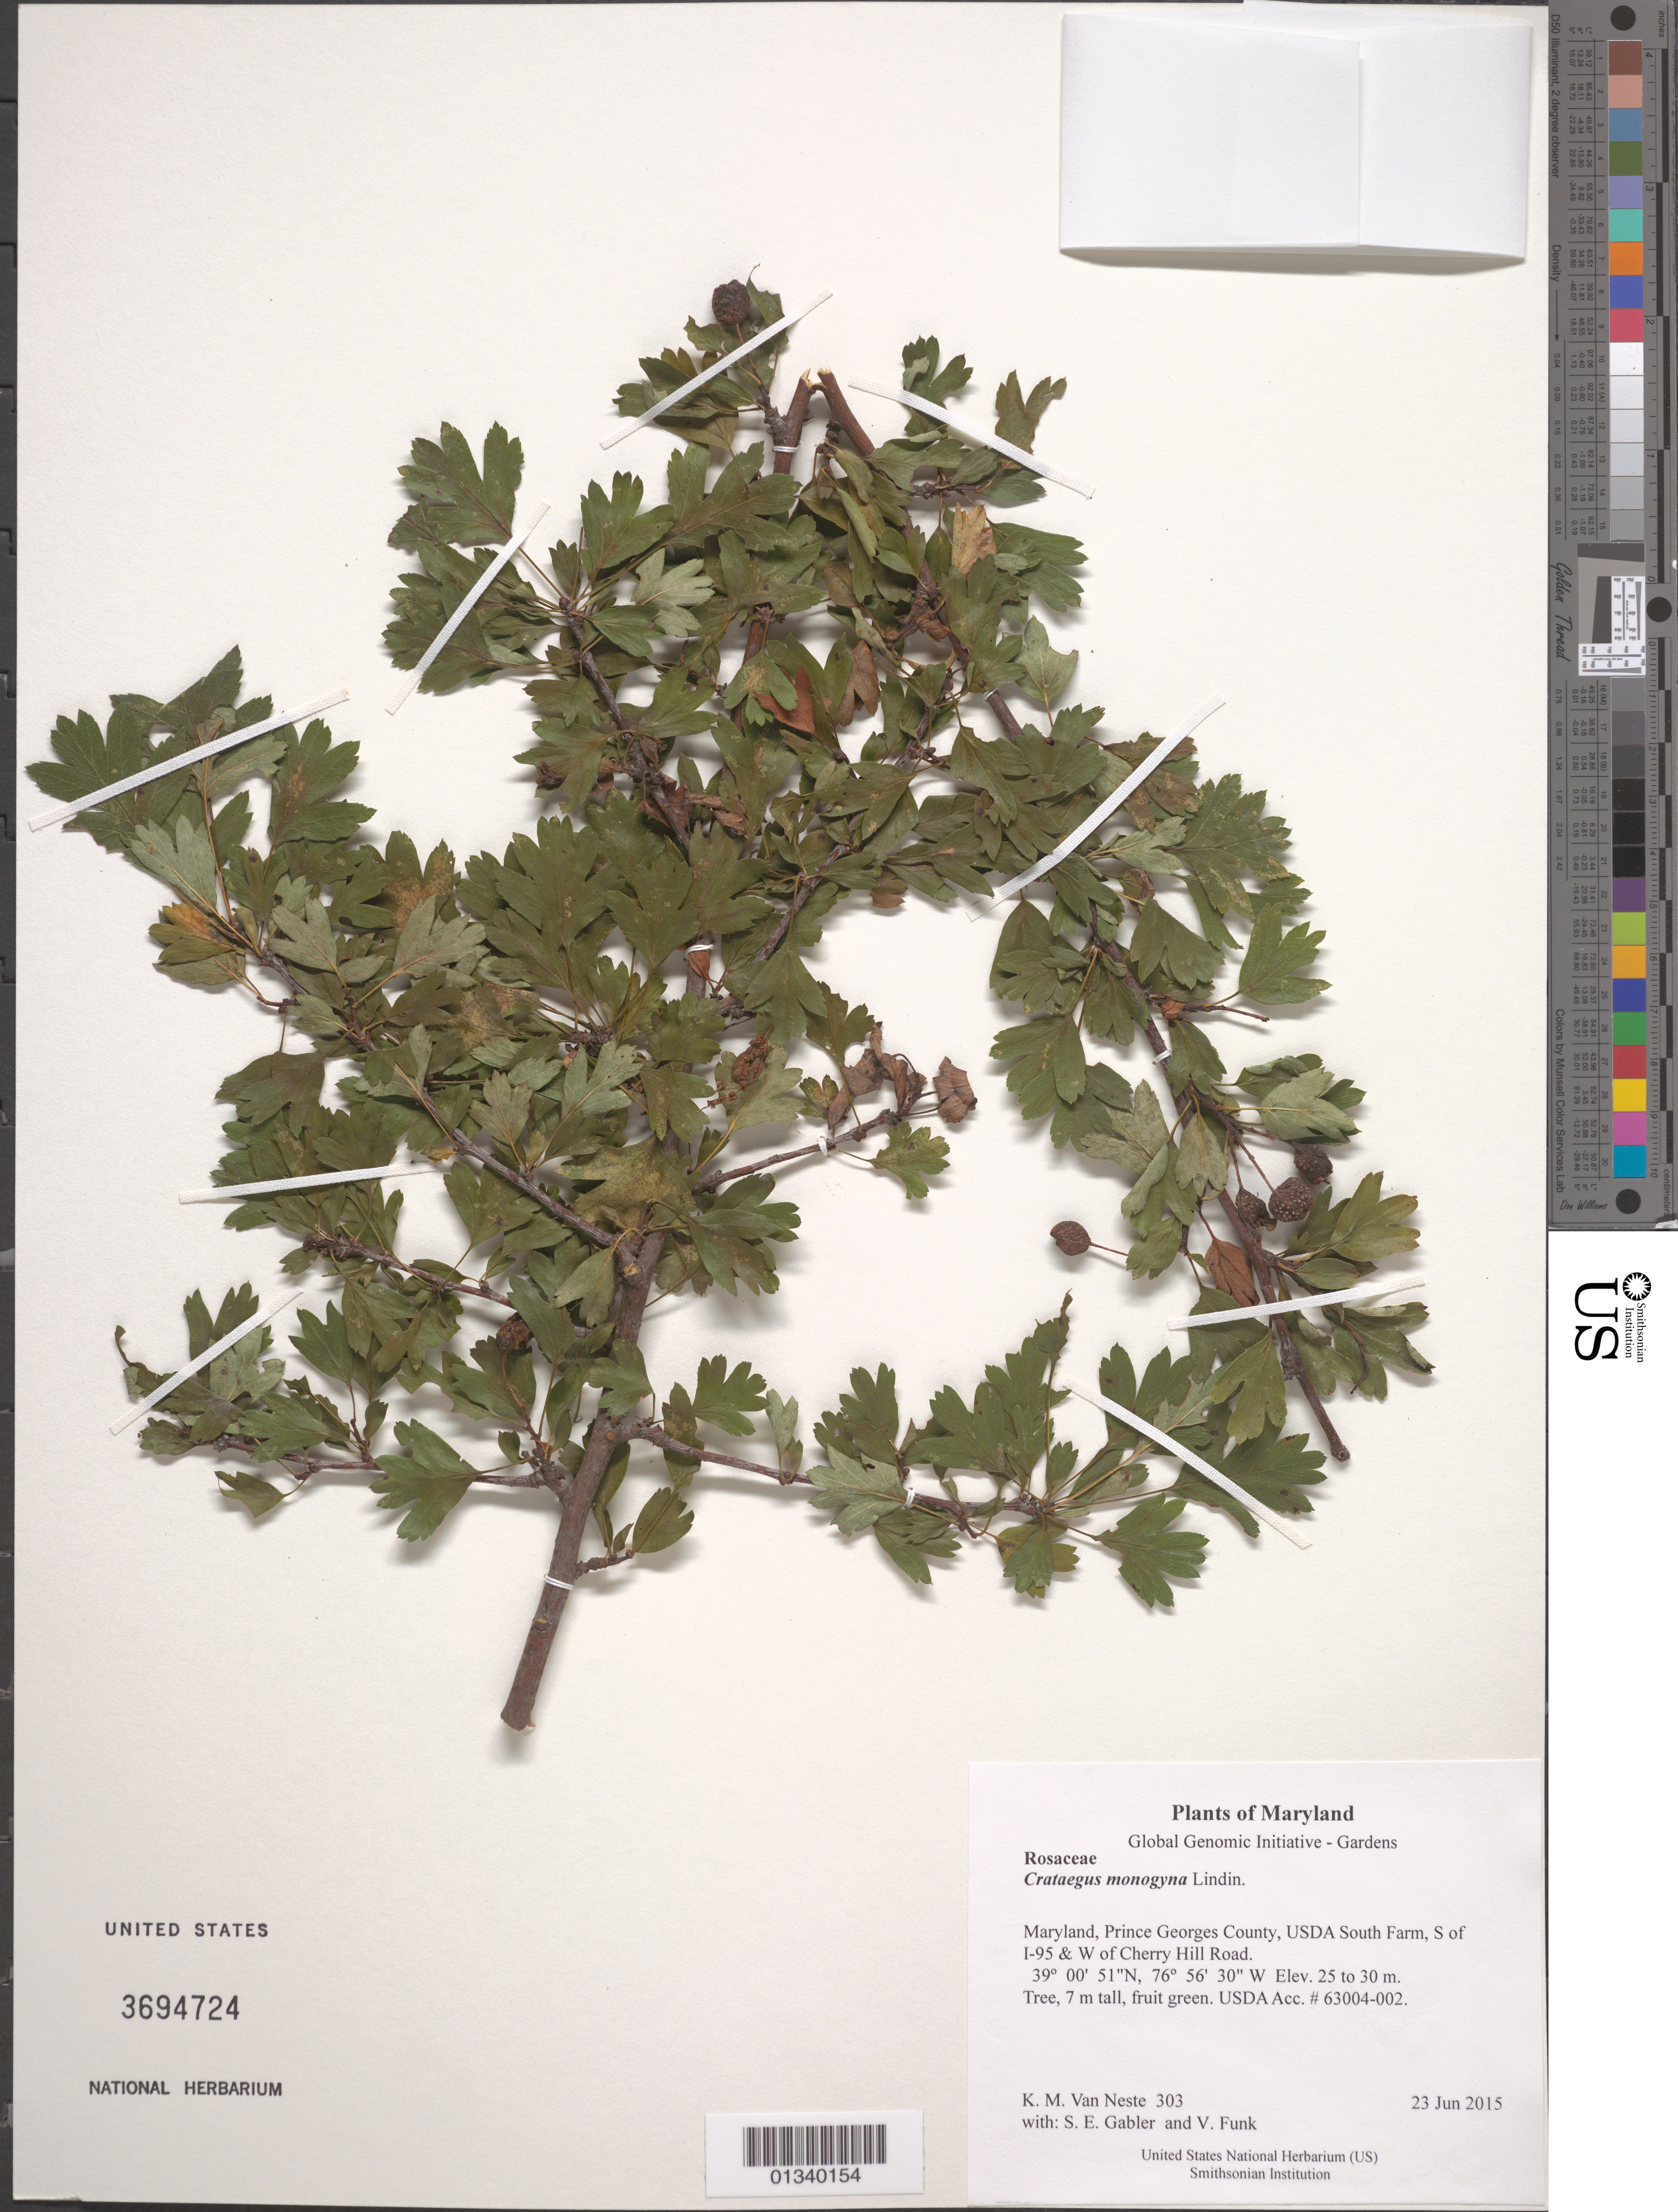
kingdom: Plantae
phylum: Tracheophyta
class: Magnoliopsida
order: Rosales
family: Rosaceae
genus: Crataegus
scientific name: Crataegus monogyna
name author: Lindin.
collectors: K. M. Van Neste, S. E. Gabler & V. Funk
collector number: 303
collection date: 2015-06-23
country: United States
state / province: Maryland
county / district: Prince George's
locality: USDA South Farm, S of I-95 & W of Cherry Hill Road.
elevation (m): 25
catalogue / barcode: US 3694724